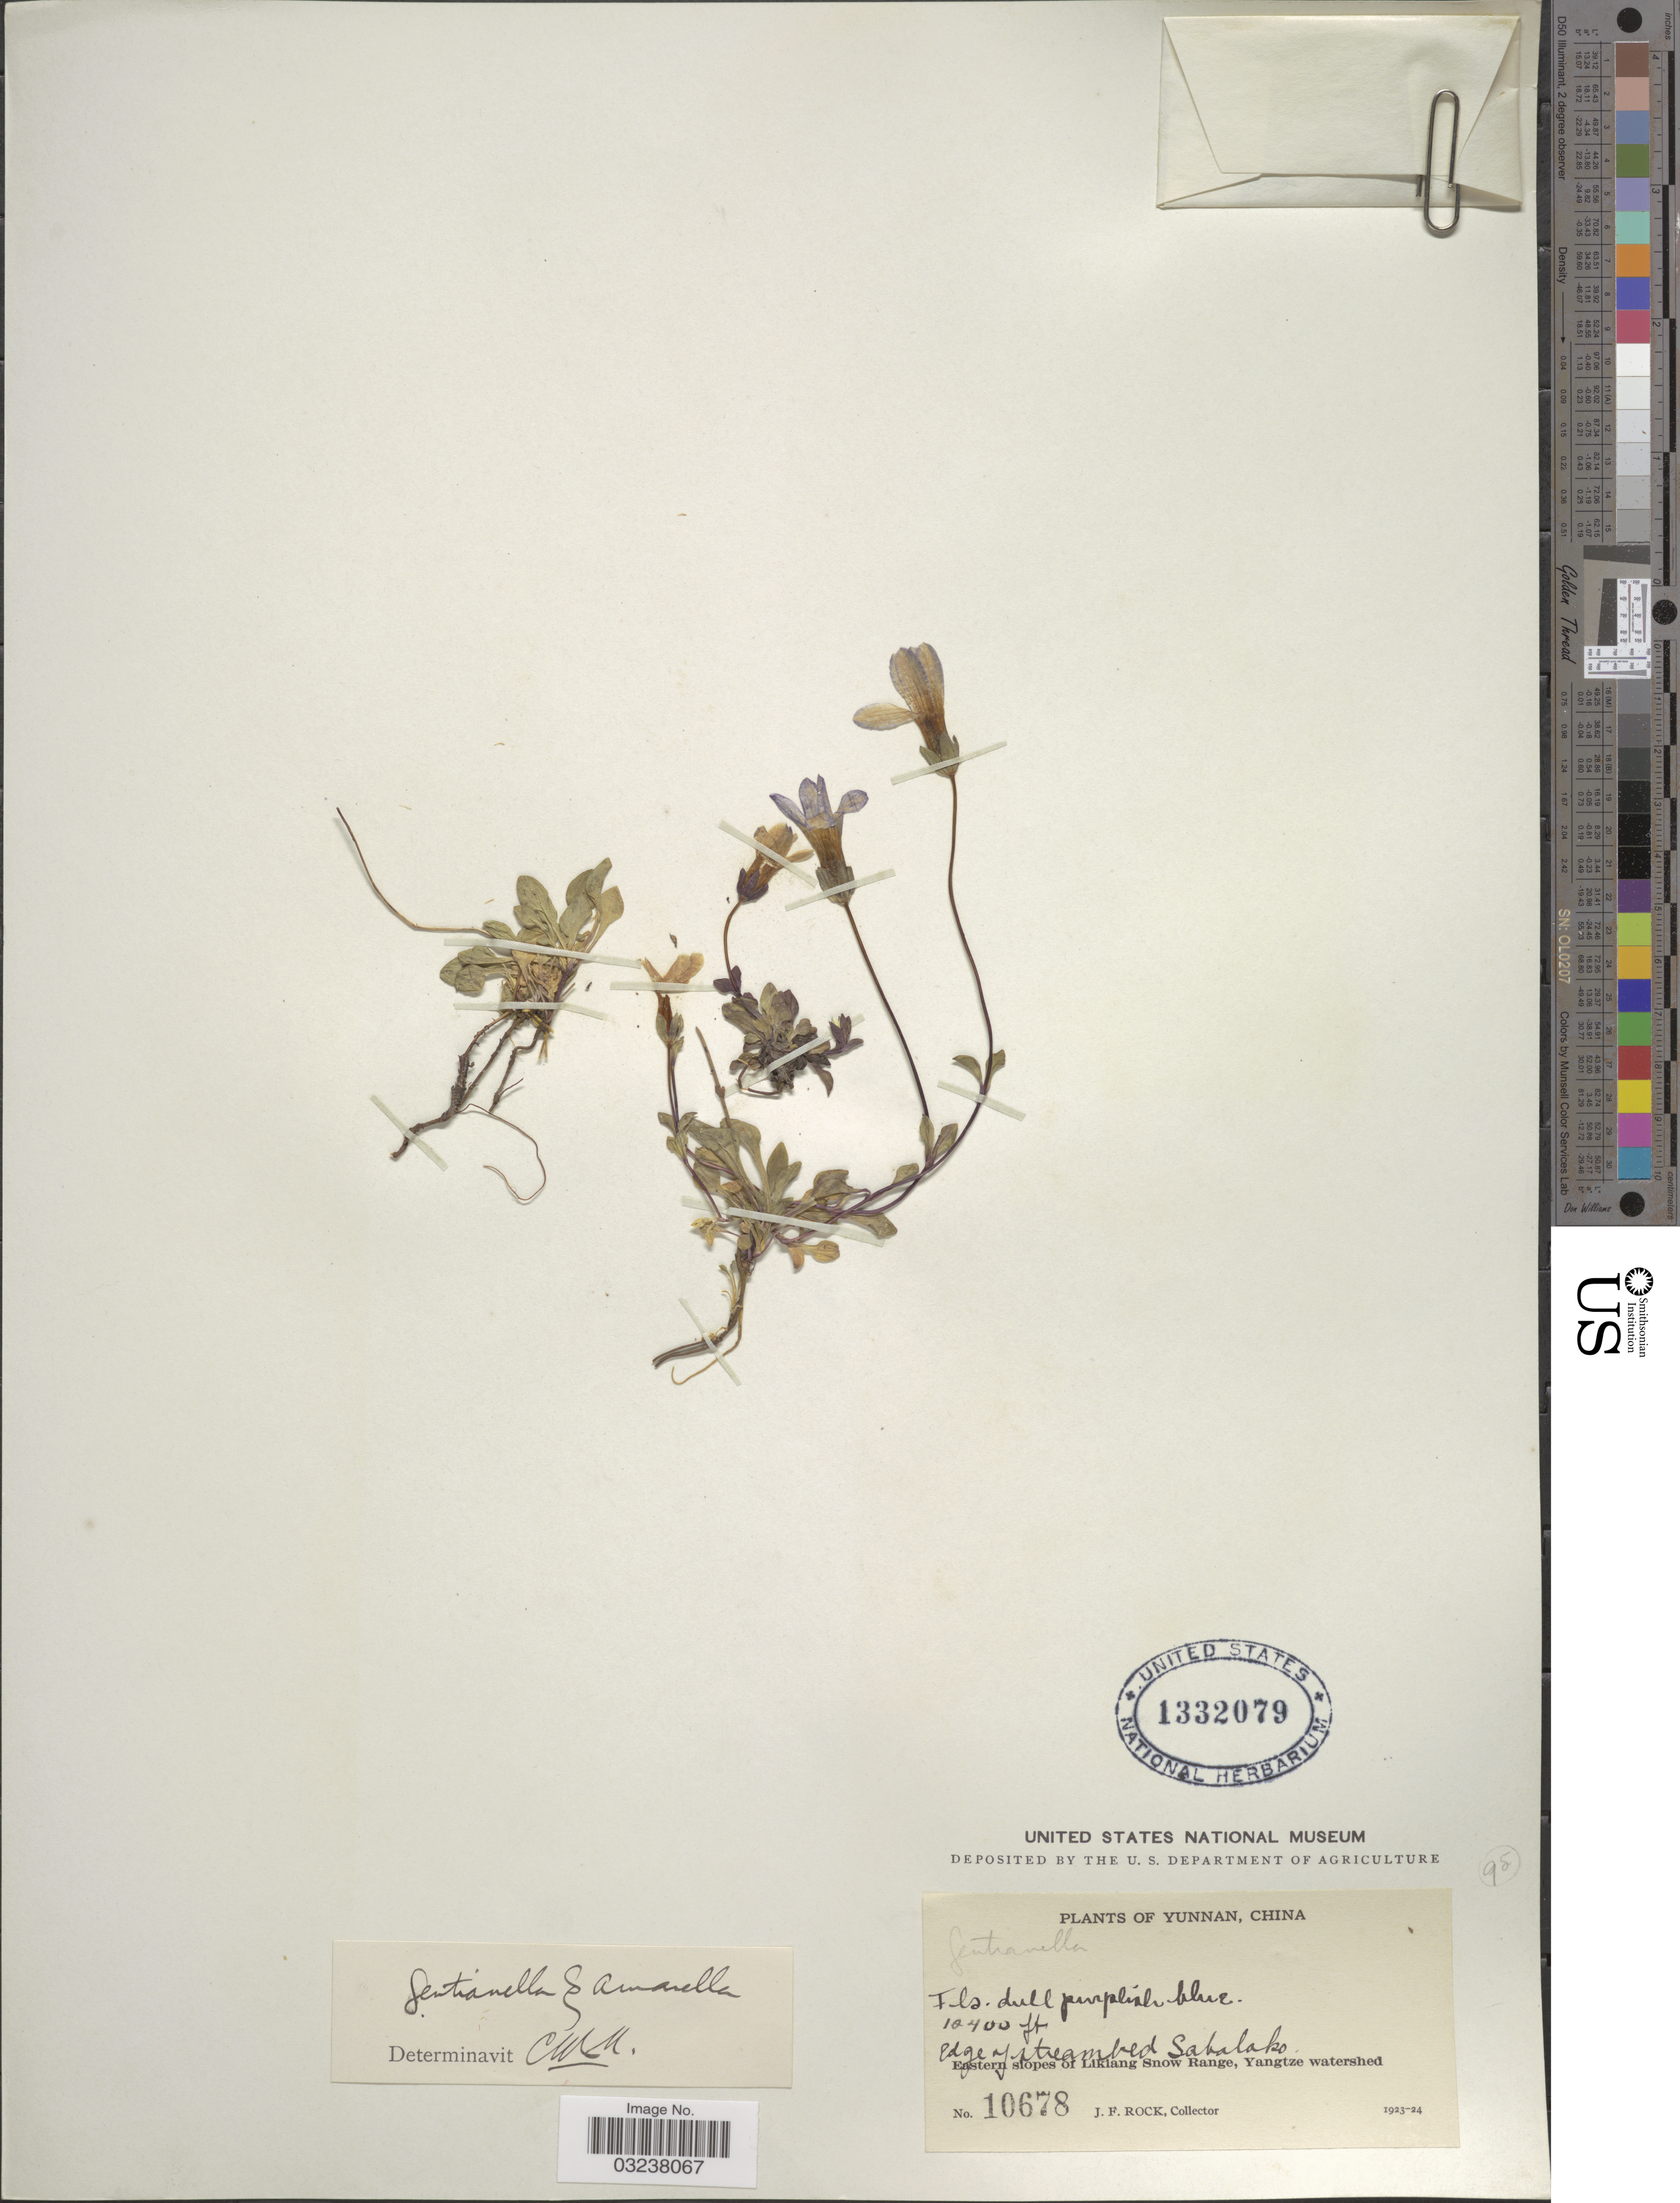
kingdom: Plantae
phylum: Tracheophyta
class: Magnoliopsida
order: Gentianales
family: Gentianaceae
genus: Gentianella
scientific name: Gentianella sp.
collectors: J. Rock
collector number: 10678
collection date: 1923/1924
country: China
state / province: Yunnan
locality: Edge of streambed Sabalako. Eastern slopes of Likiang Snow Range, Yangtze watershed.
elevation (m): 3170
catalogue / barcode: US 1332079